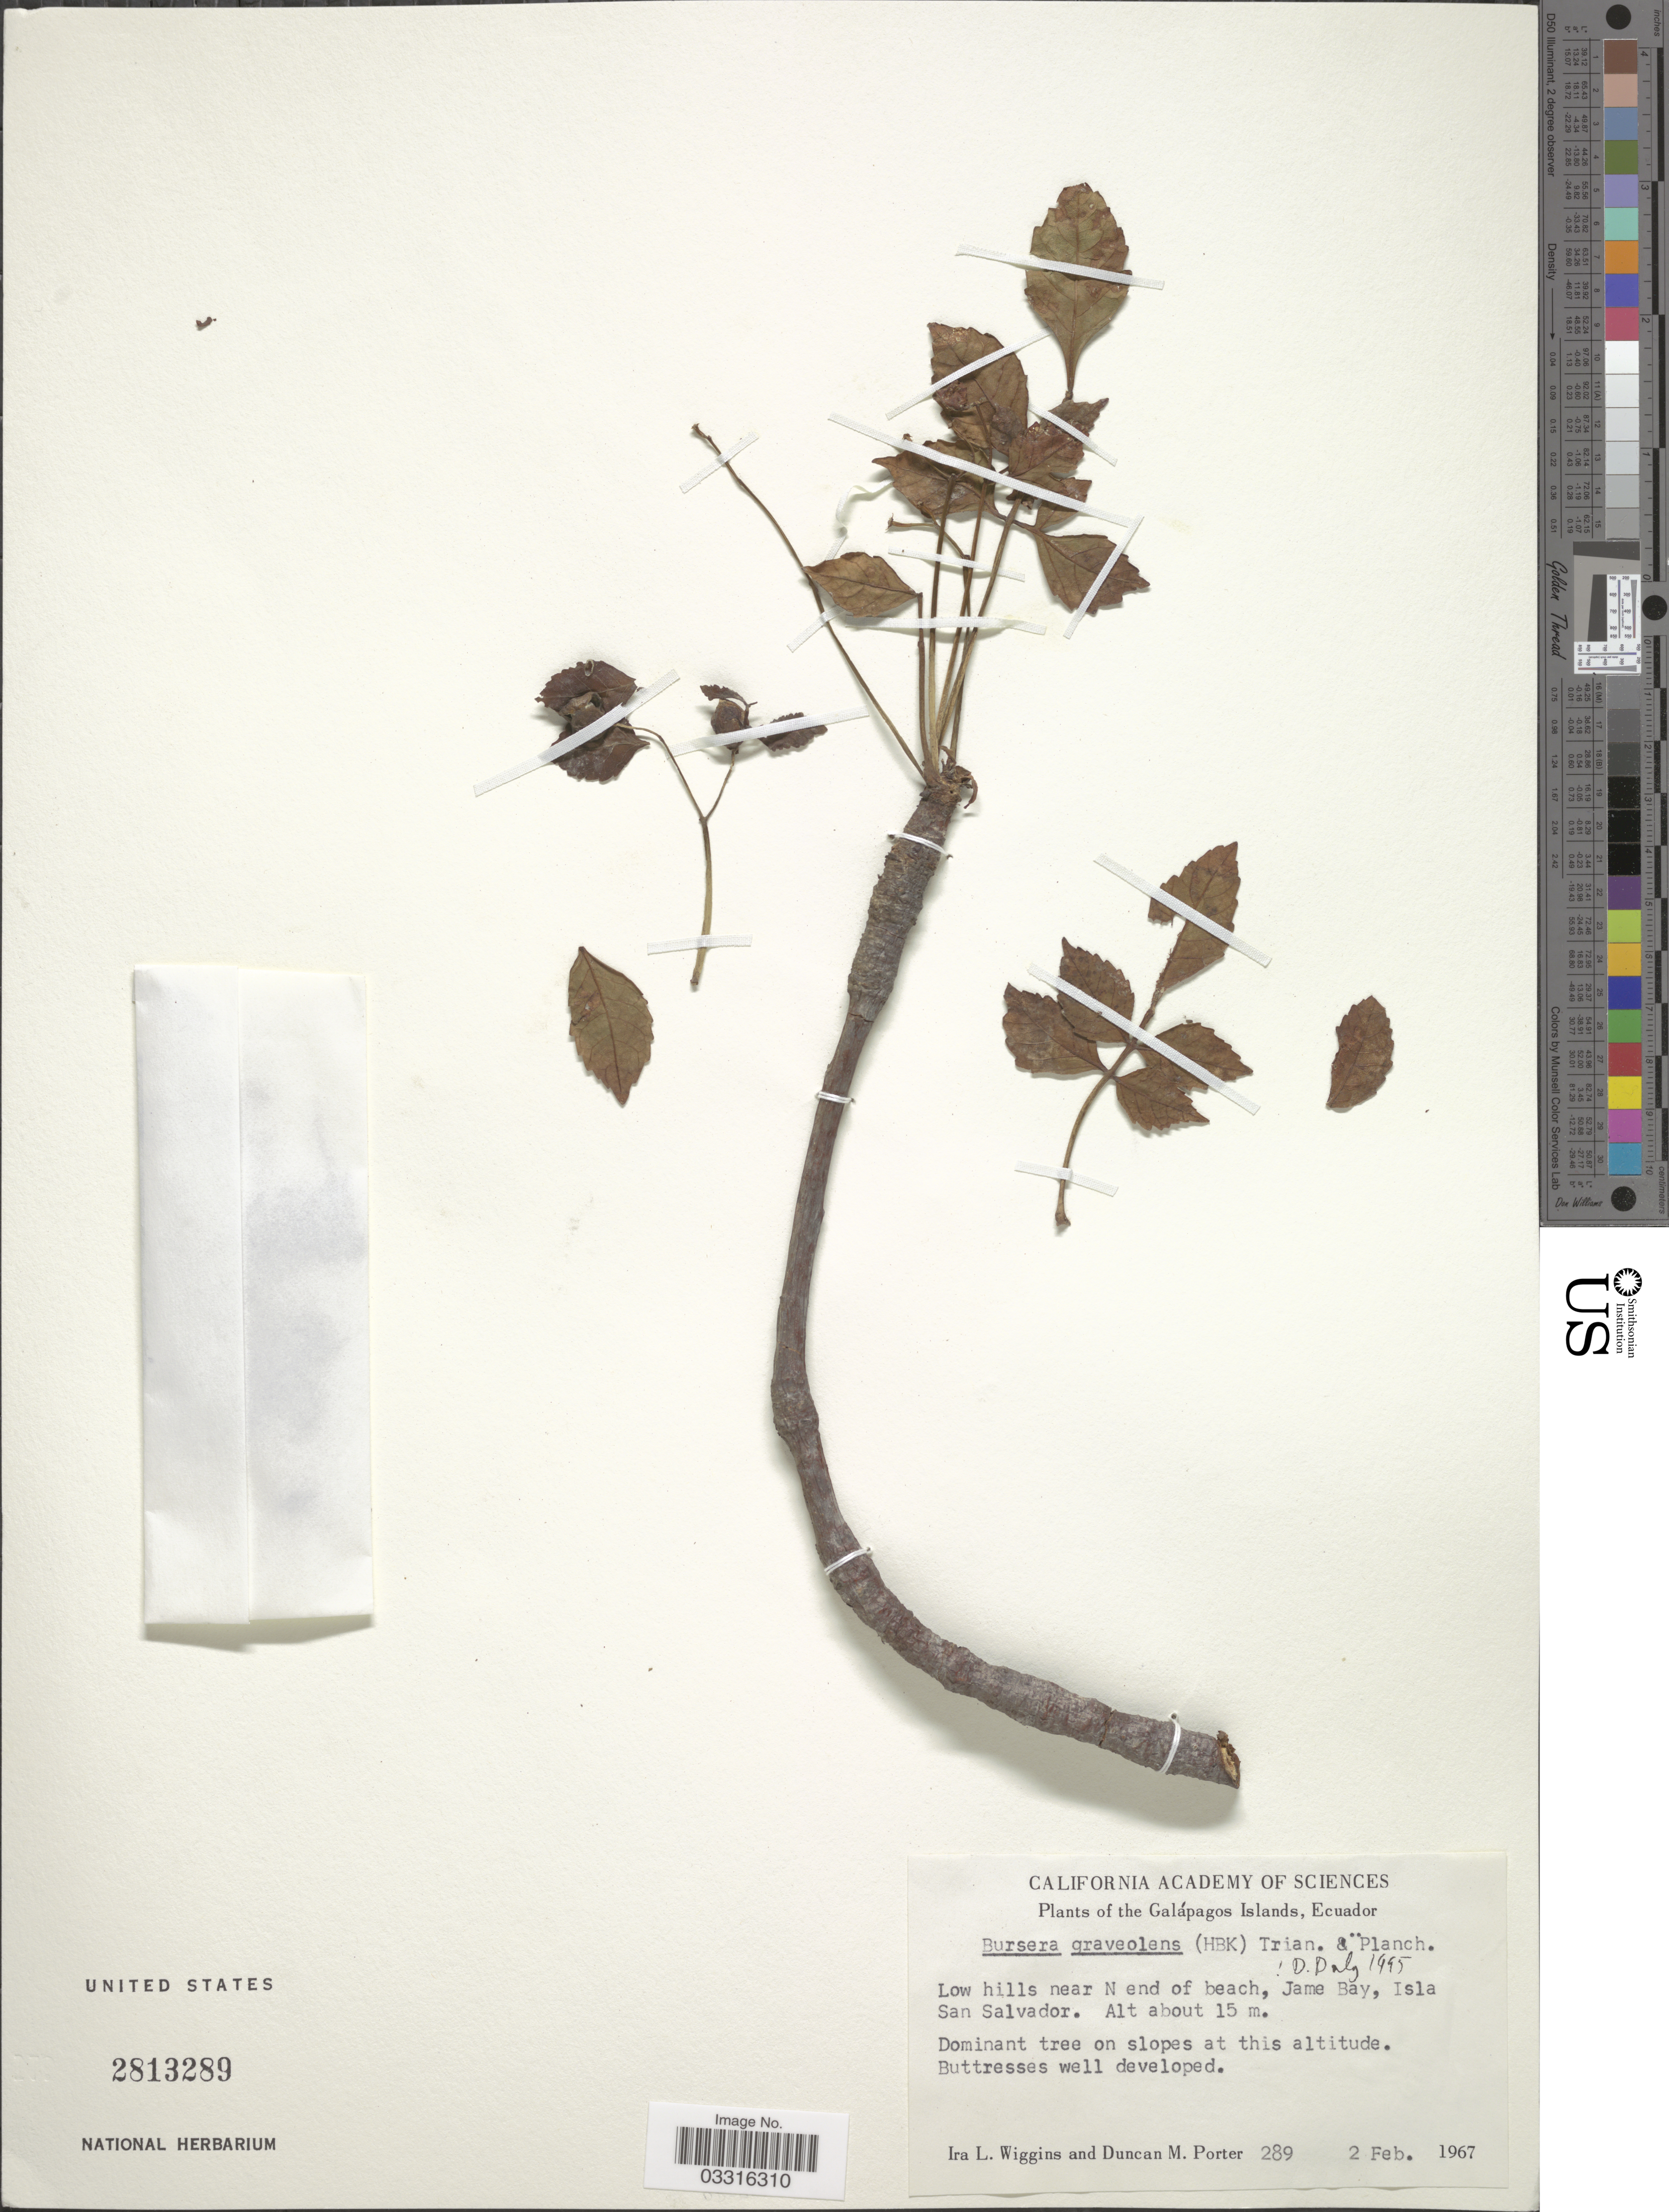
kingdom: Plantae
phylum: Tracheophyta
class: Magnoliopsida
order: Sapindales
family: Burseraceae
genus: Bursera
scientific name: Bursera graveolens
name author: (Kunth) Triana & Planch.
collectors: I. L. Wiggins & D. M. Porter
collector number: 289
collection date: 1967-02-02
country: Ecuador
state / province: Colón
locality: Galápagos Islands, Low hills near N end of beach, Jame Bay, Isla San Salvador.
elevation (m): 15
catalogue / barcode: US 2813289